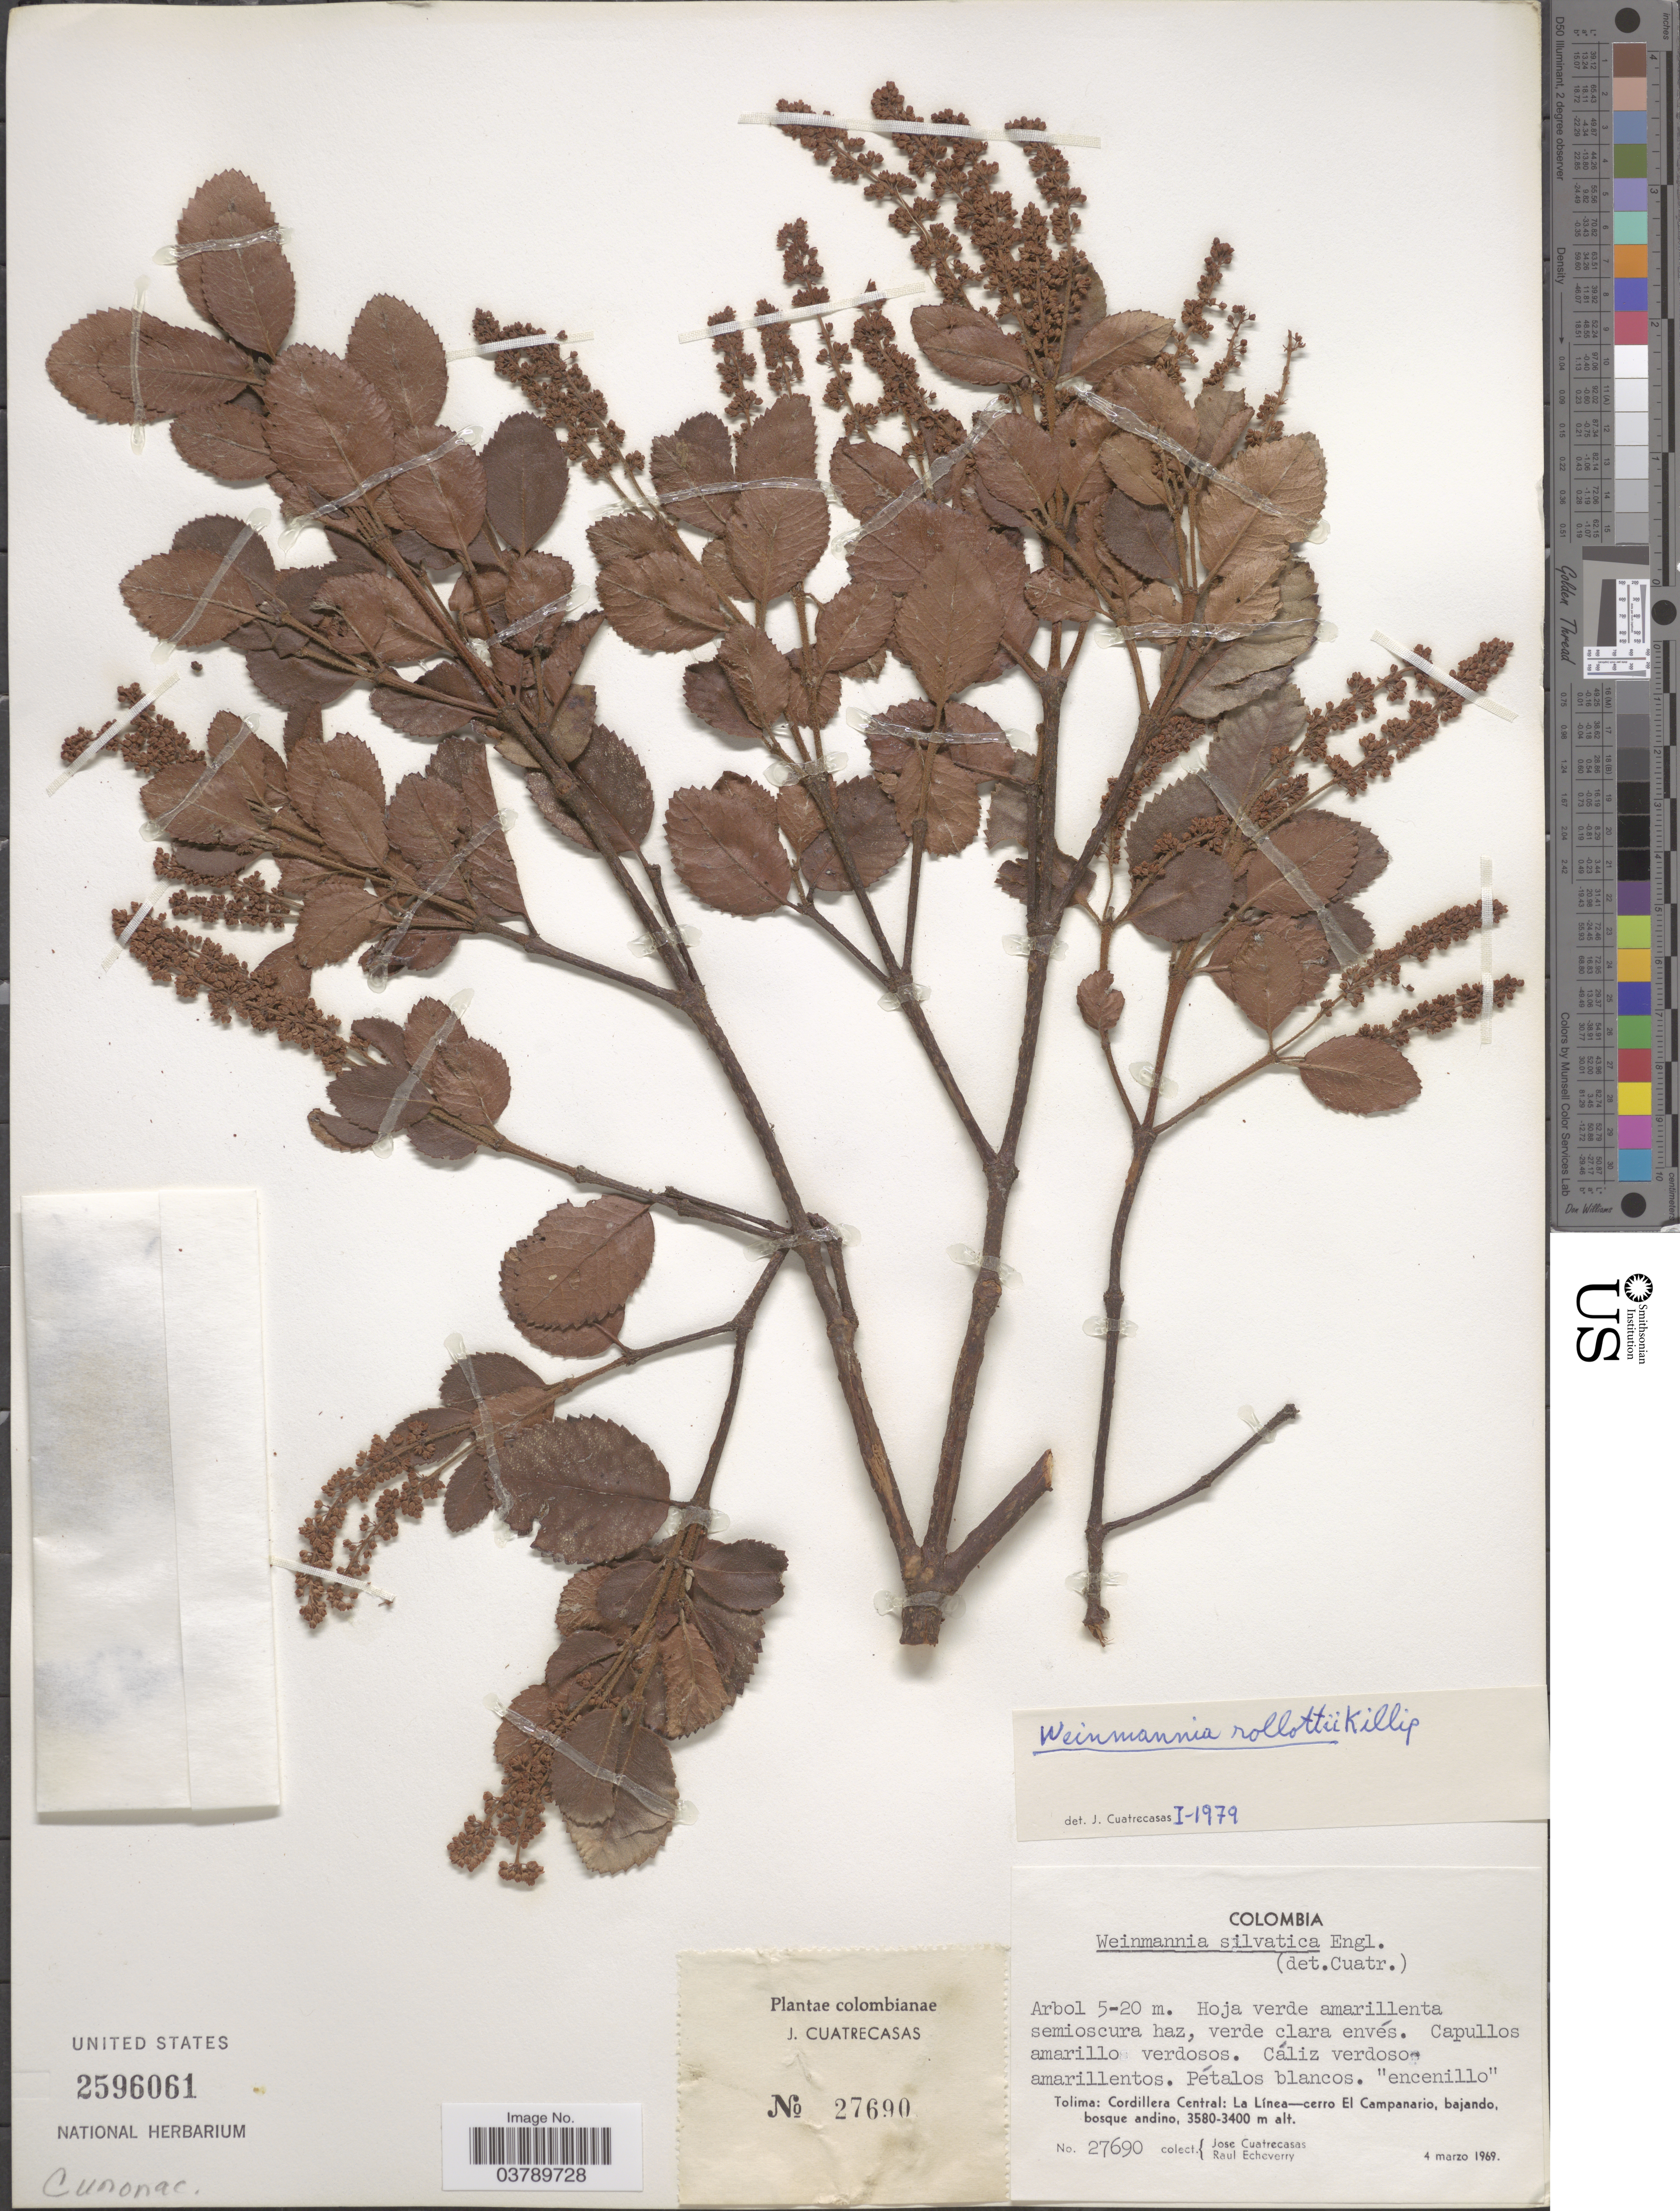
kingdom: Plantae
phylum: Tracheophyta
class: Magnoliopsida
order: Oxalidales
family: Cunoniaceae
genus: Weinmannia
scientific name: Weinmannia rollottii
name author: Killip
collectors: J. Cuatrecasas & R. Echeverry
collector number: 27690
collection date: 1969-03-04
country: Colombia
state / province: Tolima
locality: Cordillera Central: La Línea-cerro El Campanario.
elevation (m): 3400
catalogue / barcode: US 2596061